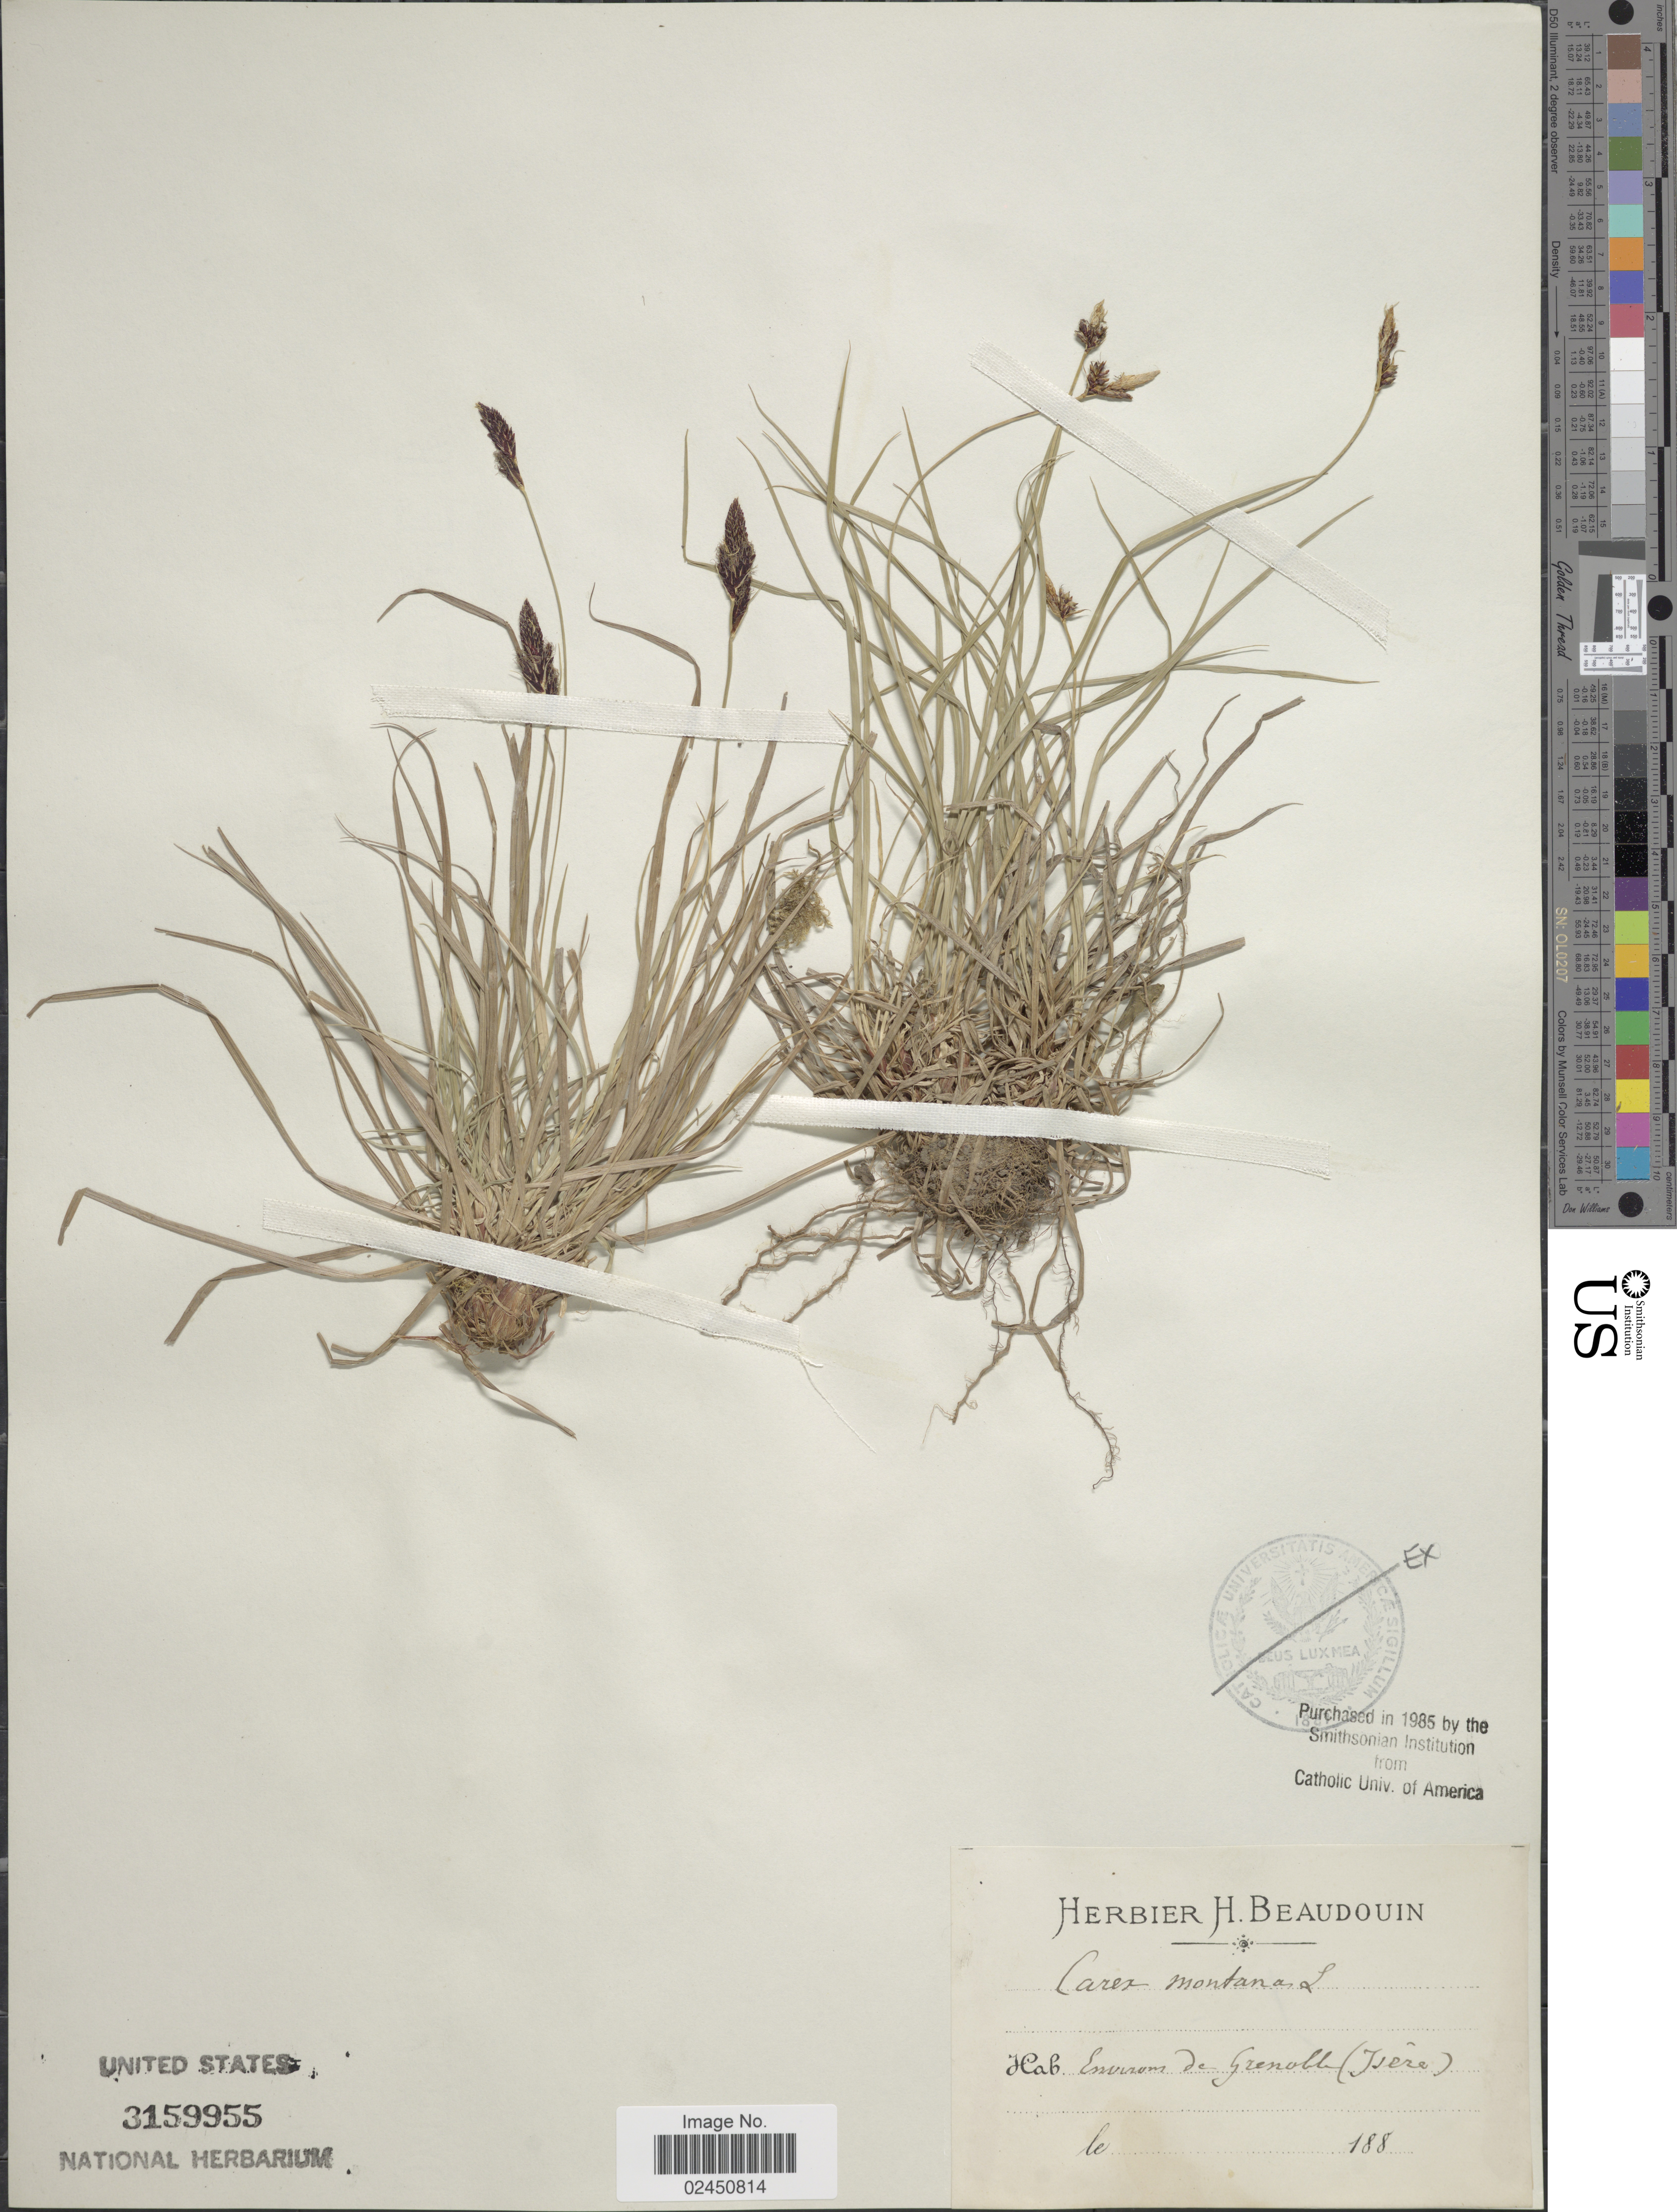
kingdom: Plantae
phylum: Tracheophyta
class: Liliopsida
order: Poales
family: Cyperaceae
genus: Carex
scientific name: Carex montana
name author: L.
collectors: ex herb. H. Beaudouin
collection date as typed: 188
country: France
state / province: Auvergne-Rhône-Alpes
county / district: Isère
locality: Environ de Grenoble (Isere)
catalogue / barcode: US 3159955